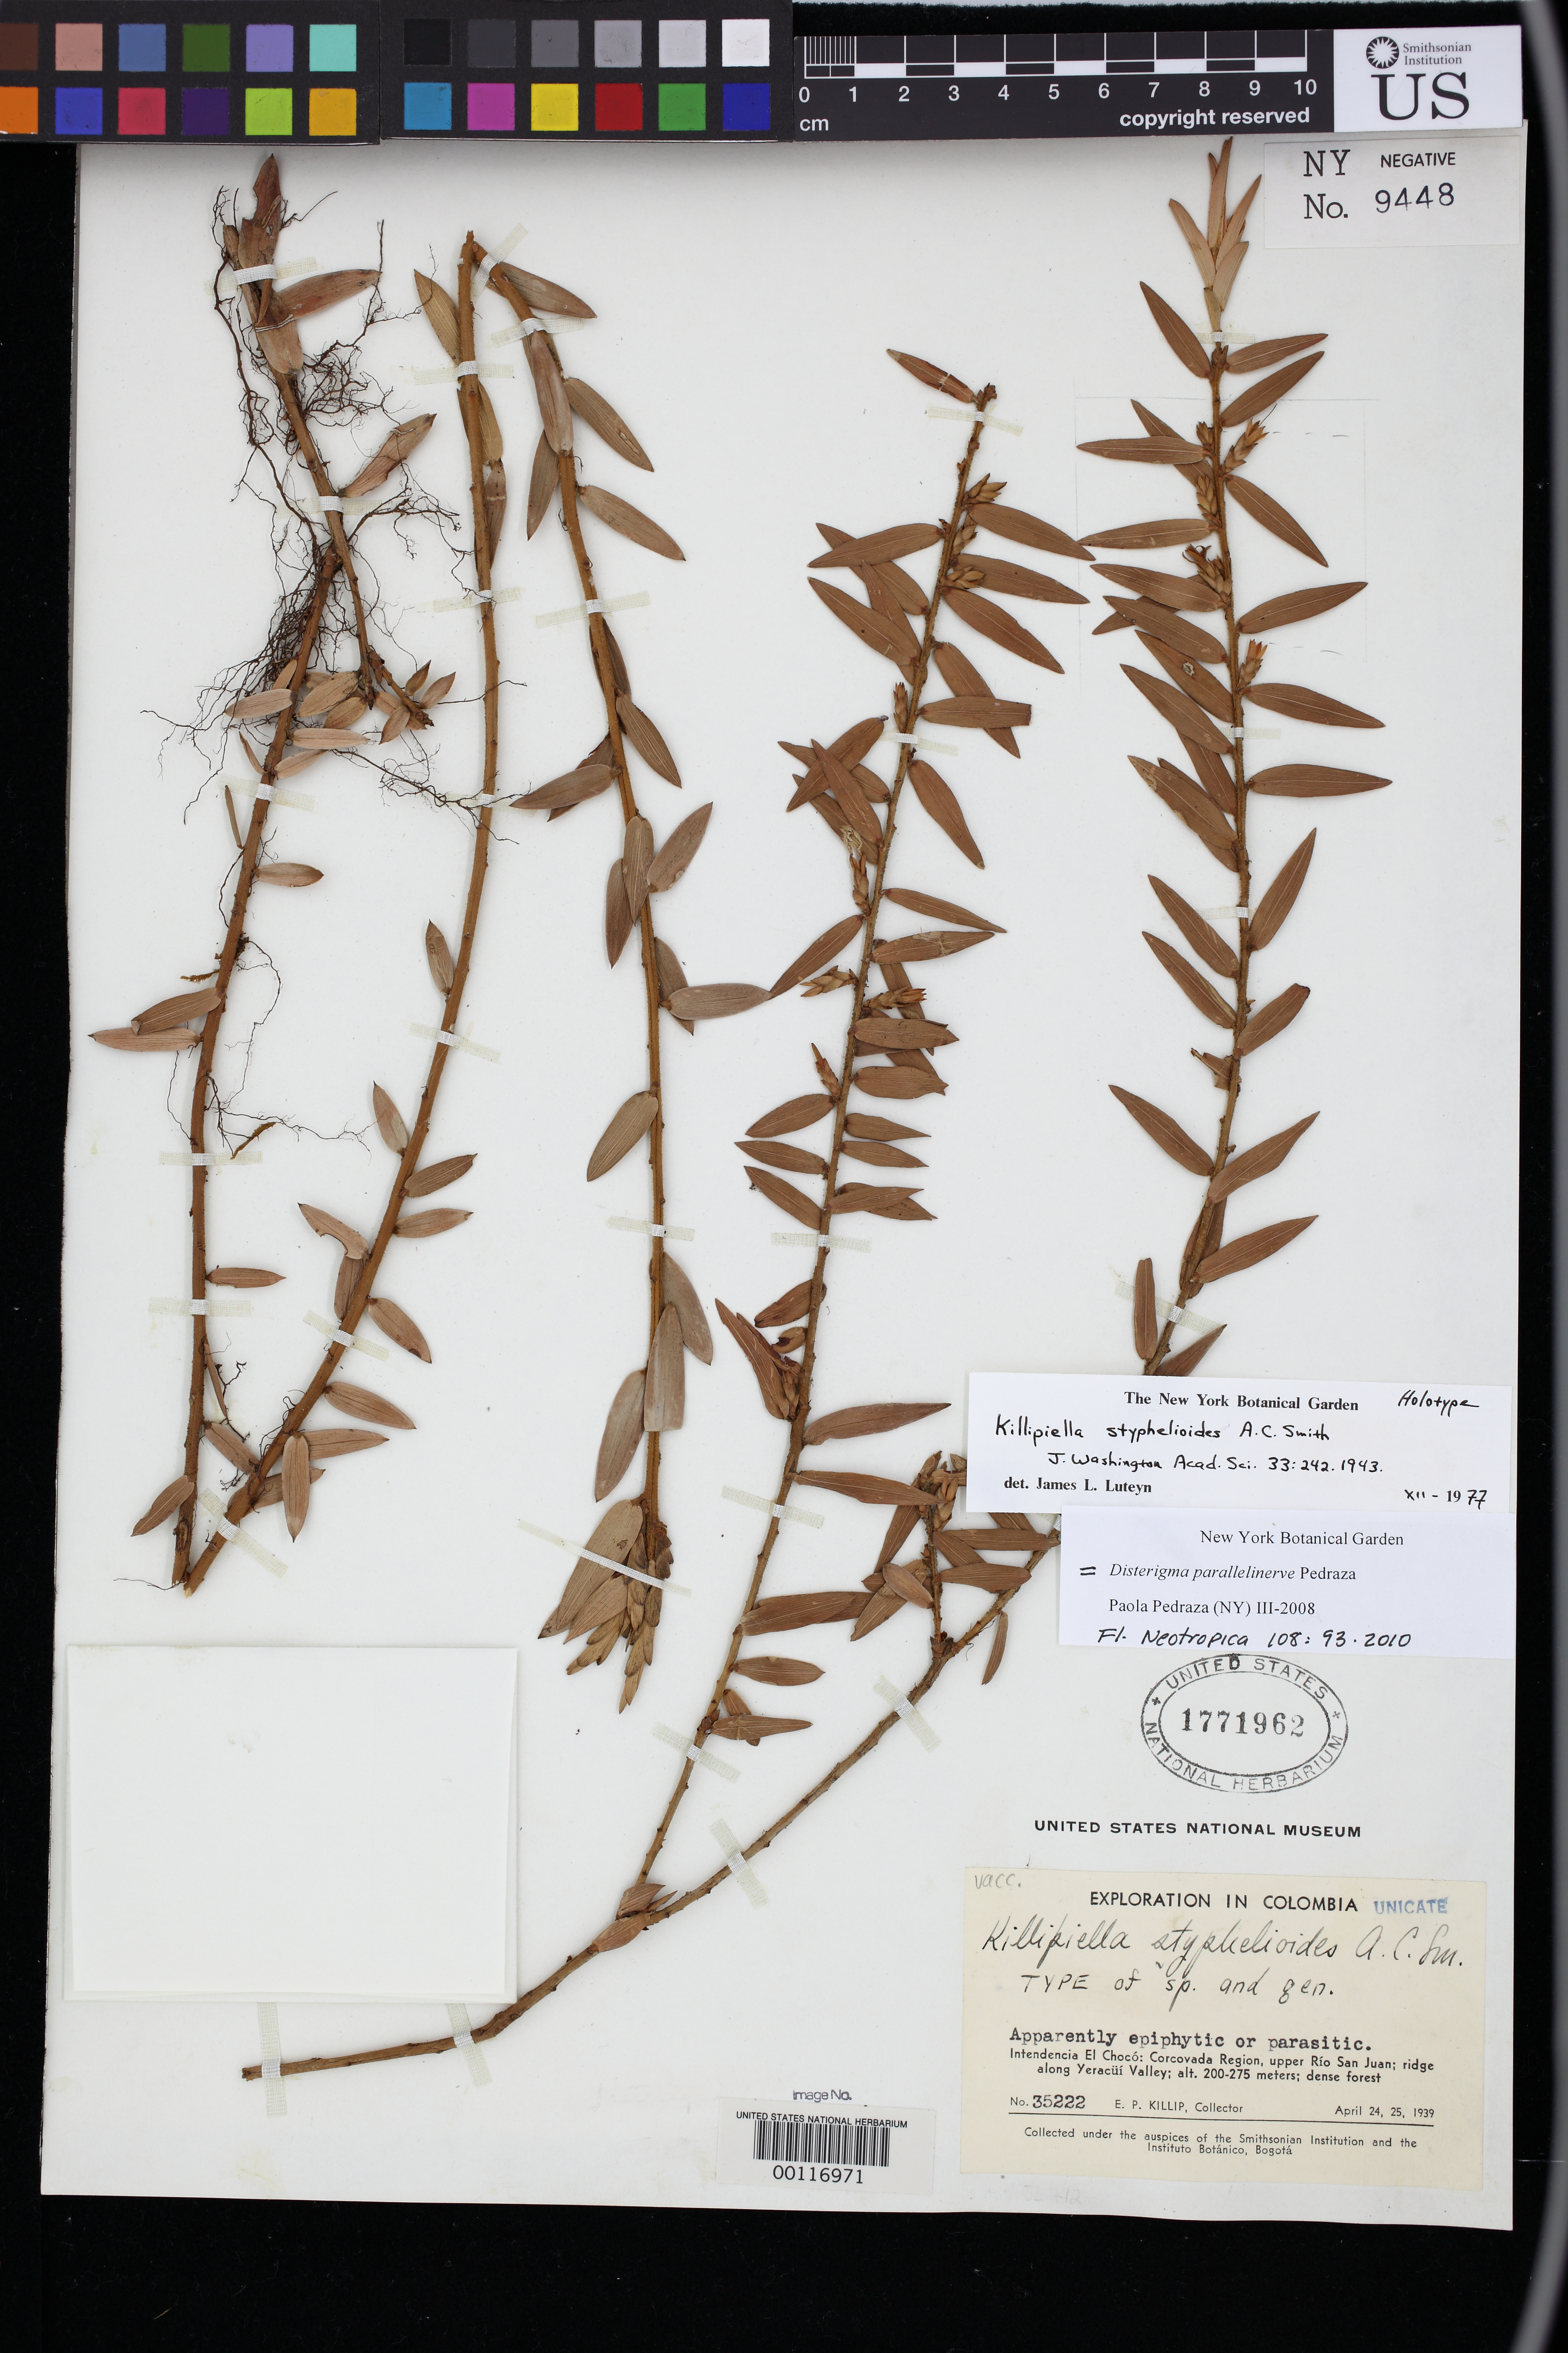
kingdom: Plantae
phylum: Tracheophyta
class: Magnoliopsida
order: Ericales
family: Ericaceae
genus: Killipiella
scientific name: Killipiella styphelioides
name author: A.C. Sm.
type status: Holotype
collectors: E. P. Killip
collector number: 35222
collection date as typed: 24 Apr 1939 to 25 Apr 1939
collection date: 1939-04-24/1939-04-25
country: Colombia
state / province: Chocó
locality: Corcovada region, Rio San Juan along Yeracui Valley.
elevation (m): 200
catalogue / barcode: US 1771962